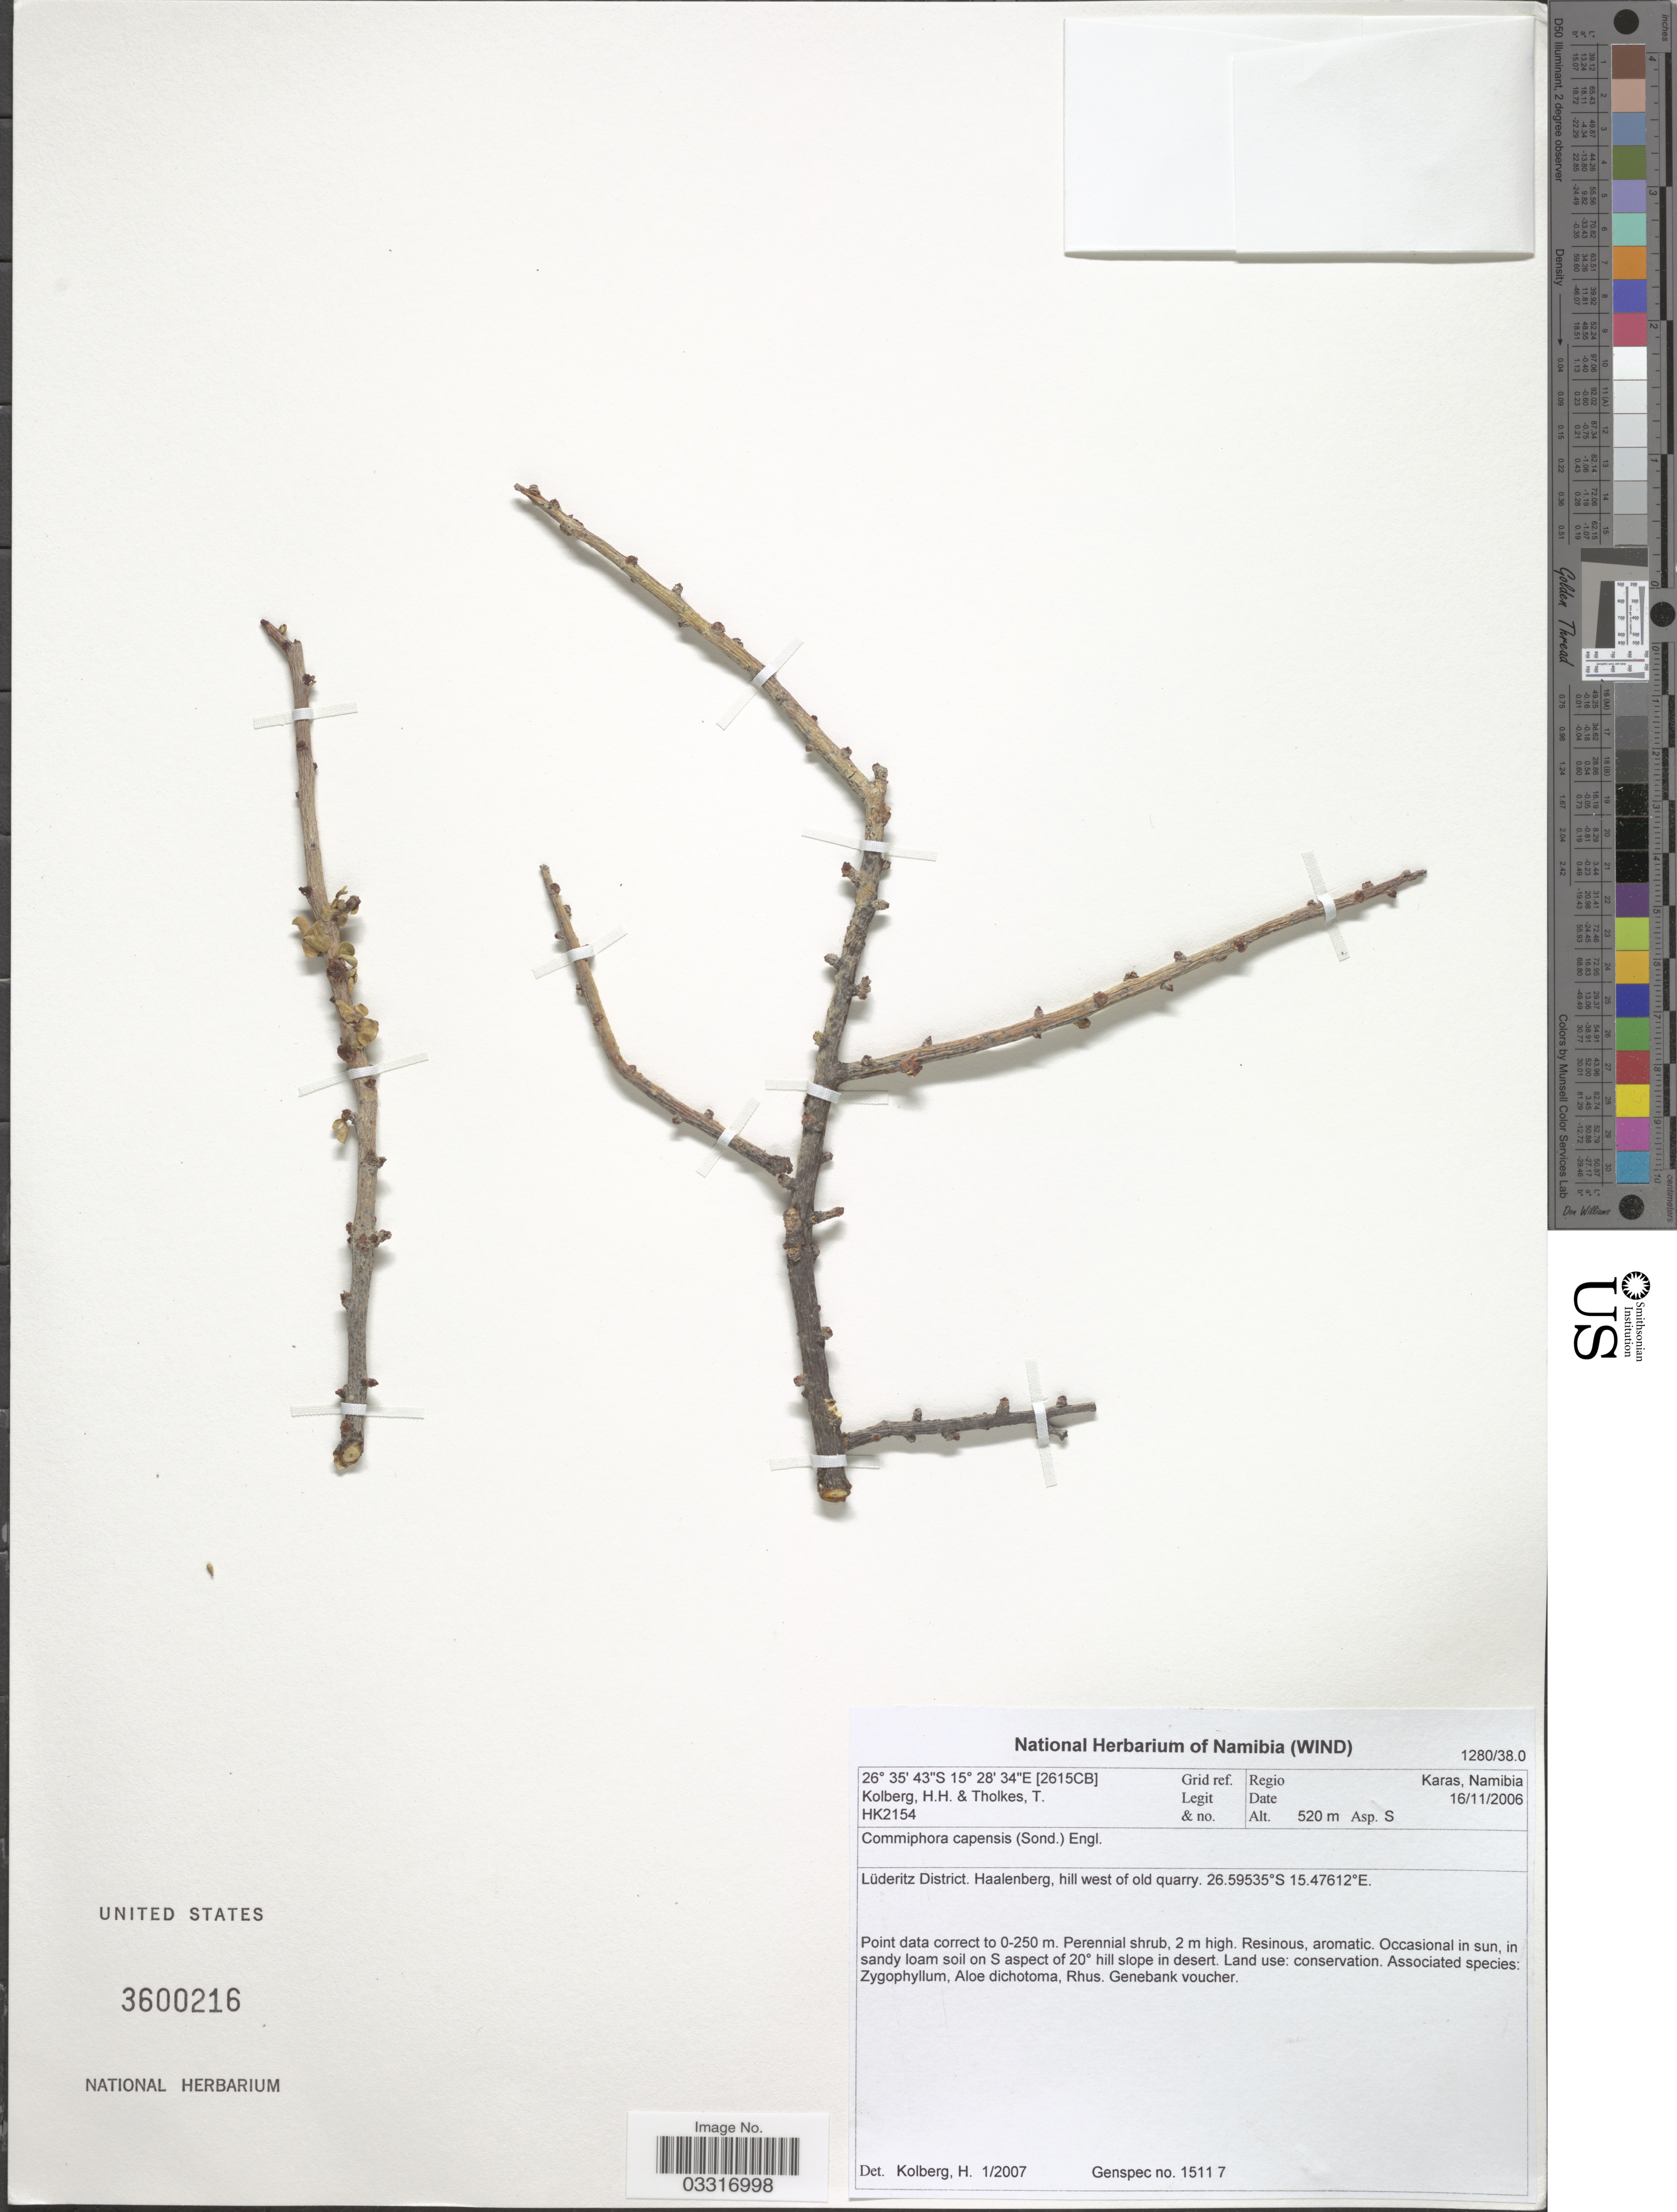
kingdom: Plantae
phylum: Tracheophyta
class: Magnoliopsida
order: Sapindales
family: Burseraceae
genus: Commiphora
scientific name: Commiphora capensis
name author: Engl.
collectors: H. H. Kolberg & T. Tholkes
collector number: HK2154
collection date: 2006-11-16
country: Namibia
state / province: Karas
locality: Regio Karas, Namibia. Grid ref. [2615CB]. Lüderitz District. Haalenberg, hill west of old quarry.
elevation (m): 520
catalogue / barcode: US 3600216